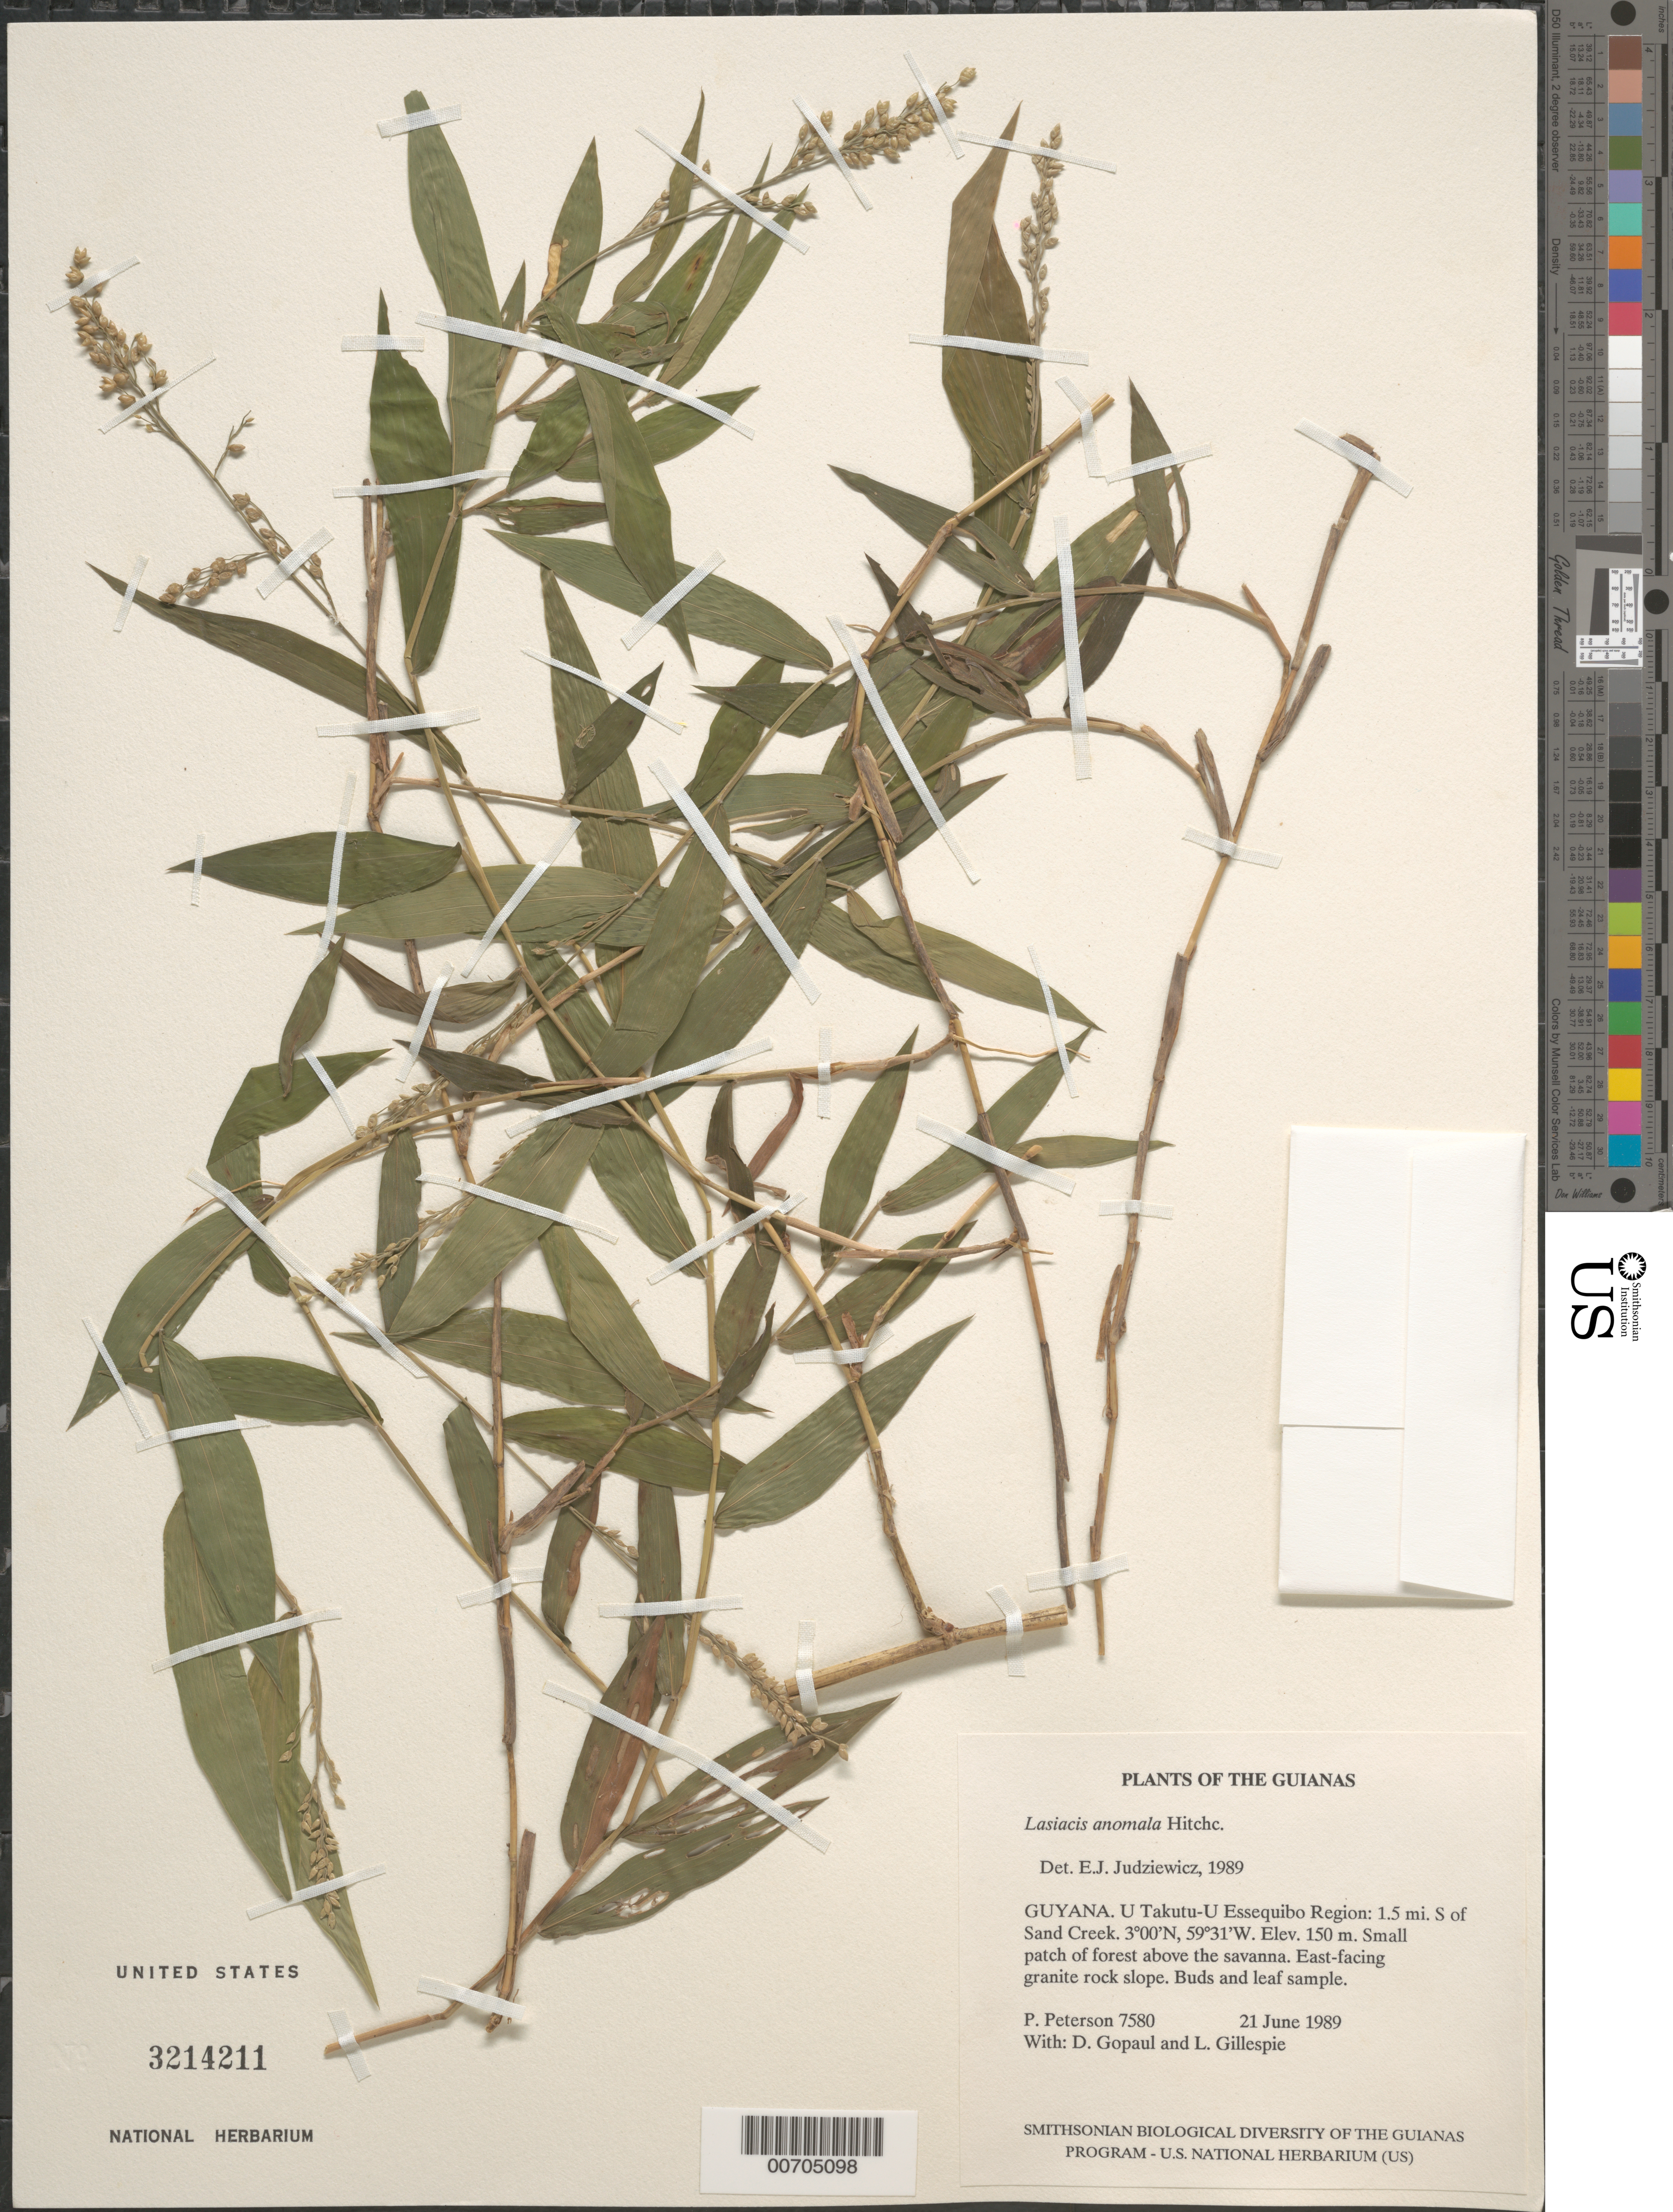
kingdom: Plantae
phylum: Tracheophyta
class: Liliopsida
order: Poales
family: Poaceae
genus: Lasiacis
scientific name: Lasiacis anomala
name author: Hitchc.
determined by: Judziewicz, E. J.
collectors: P. M. Peterson, D. Gopaul & L. J. Gillespie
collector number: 7580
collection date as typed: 21 June 1989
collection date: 1989-06-21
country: Guyana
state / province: U. Takutu-U. Essequibo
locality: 1.5 mi. S of Sand Creek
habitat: Small patch of forest above the savanna. East-facing granite rock slope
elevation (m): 150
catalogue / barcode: US 3214211